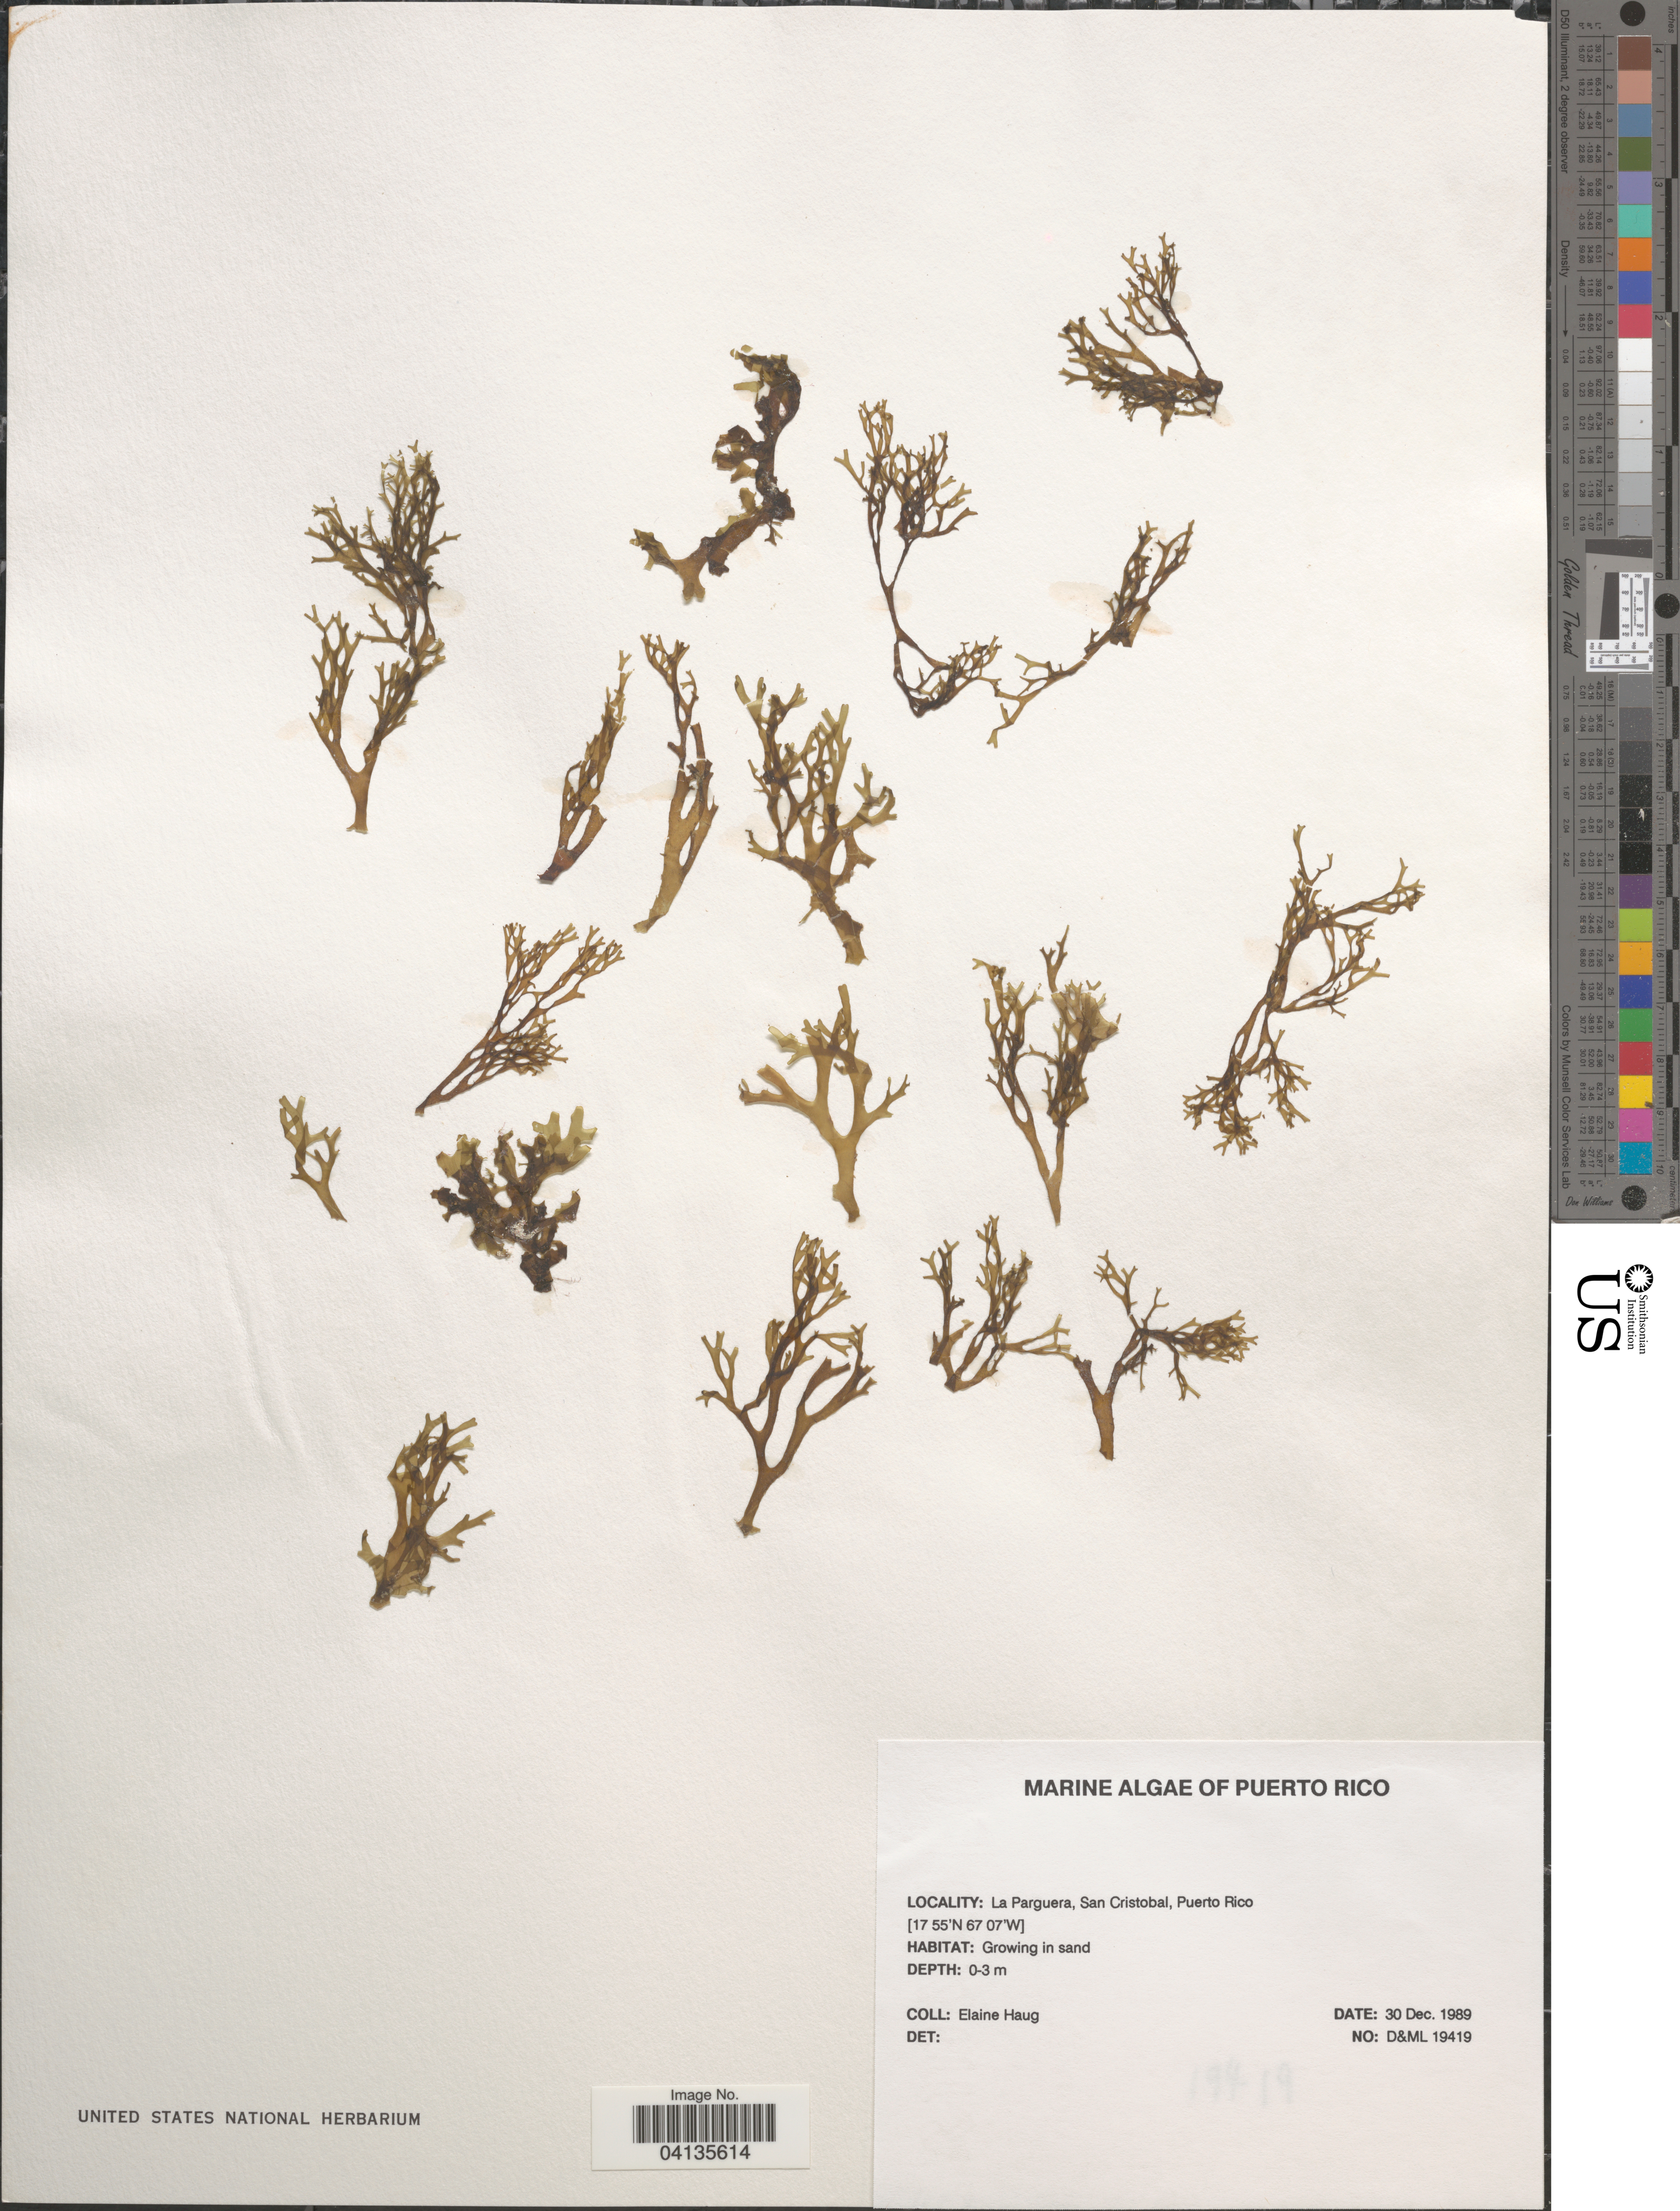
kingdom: Plantae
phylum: Rhodophyta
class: Florideophyceae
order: Corallinales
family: Corallinaceae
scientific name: Crustose Coralline Algae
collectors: E. Haug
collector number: D&ML19419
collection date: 1989-12-30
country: Puerto Rico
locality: La Parguera, San Cristobal.